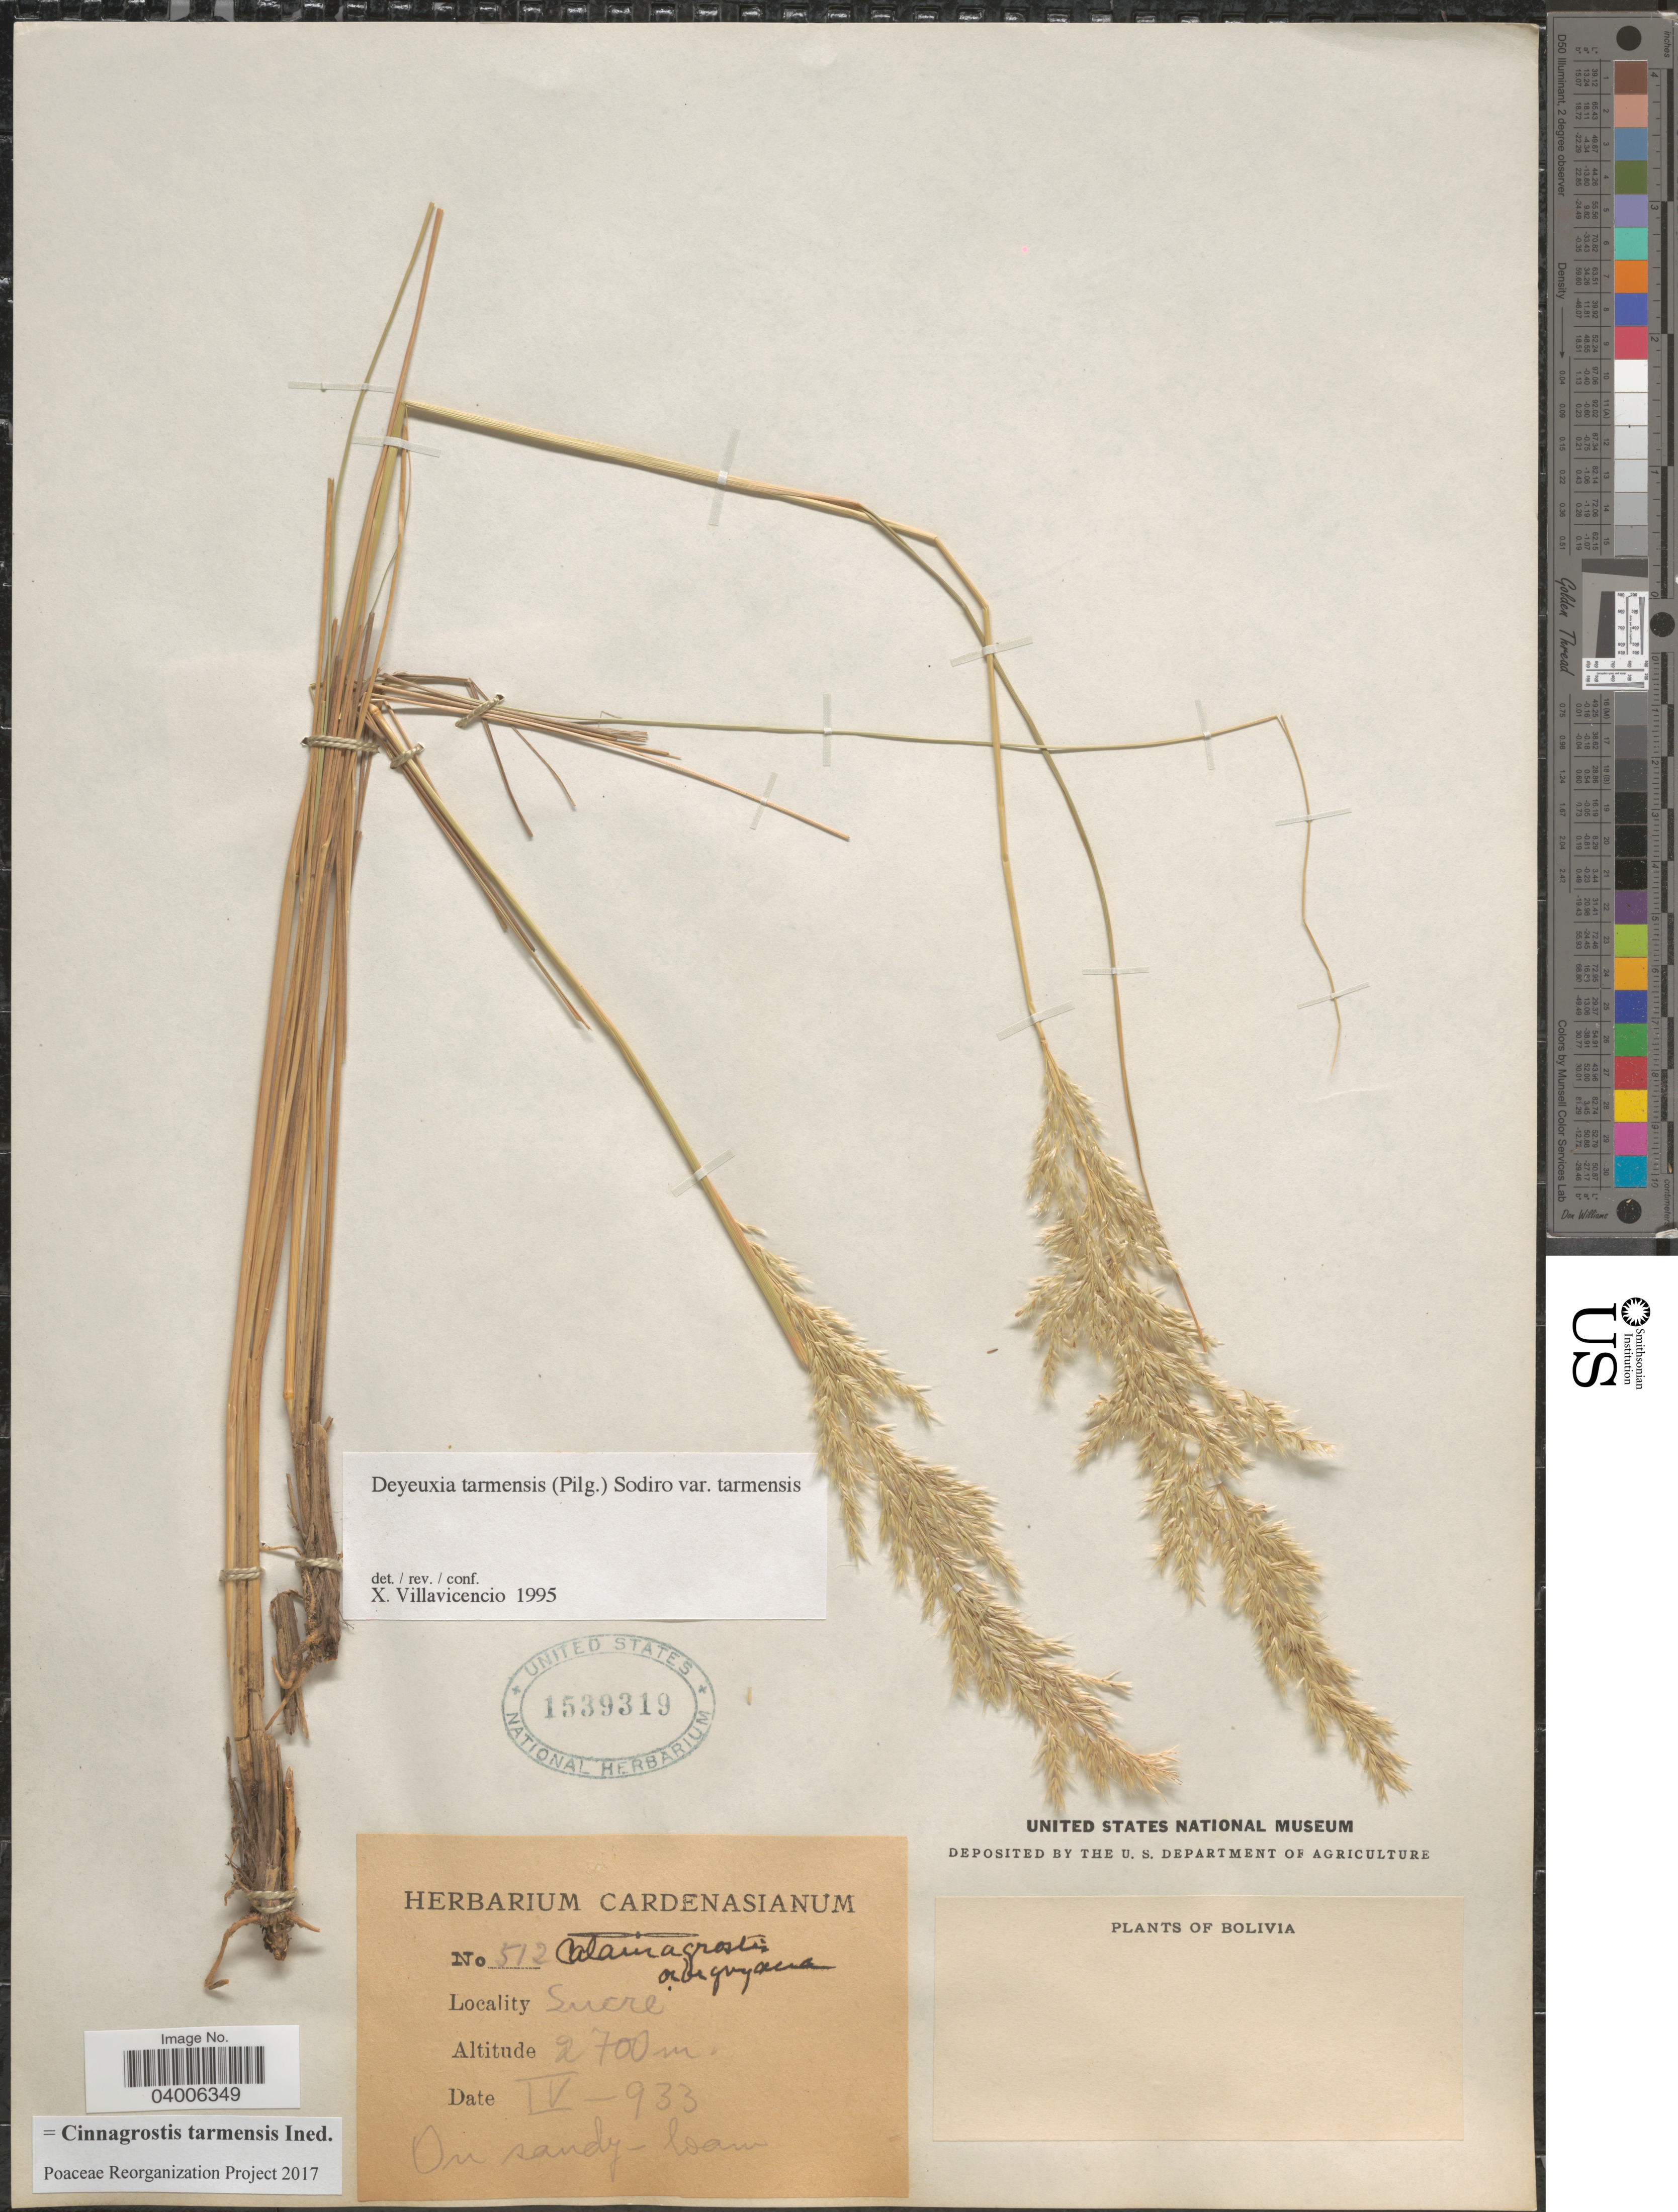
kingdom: Plantae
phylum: Tracheophyta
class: Liliopsida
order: Poales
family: Poaceae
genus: Cinnagrostis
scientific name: Cinnagrostis tarmensis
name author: (Pilg.) P.M. Peterson et al.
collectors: M. Cárdenas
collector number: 512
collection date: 1933-04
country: Bolivia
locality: Sucre.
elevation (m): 2700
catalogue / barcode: US 1539319